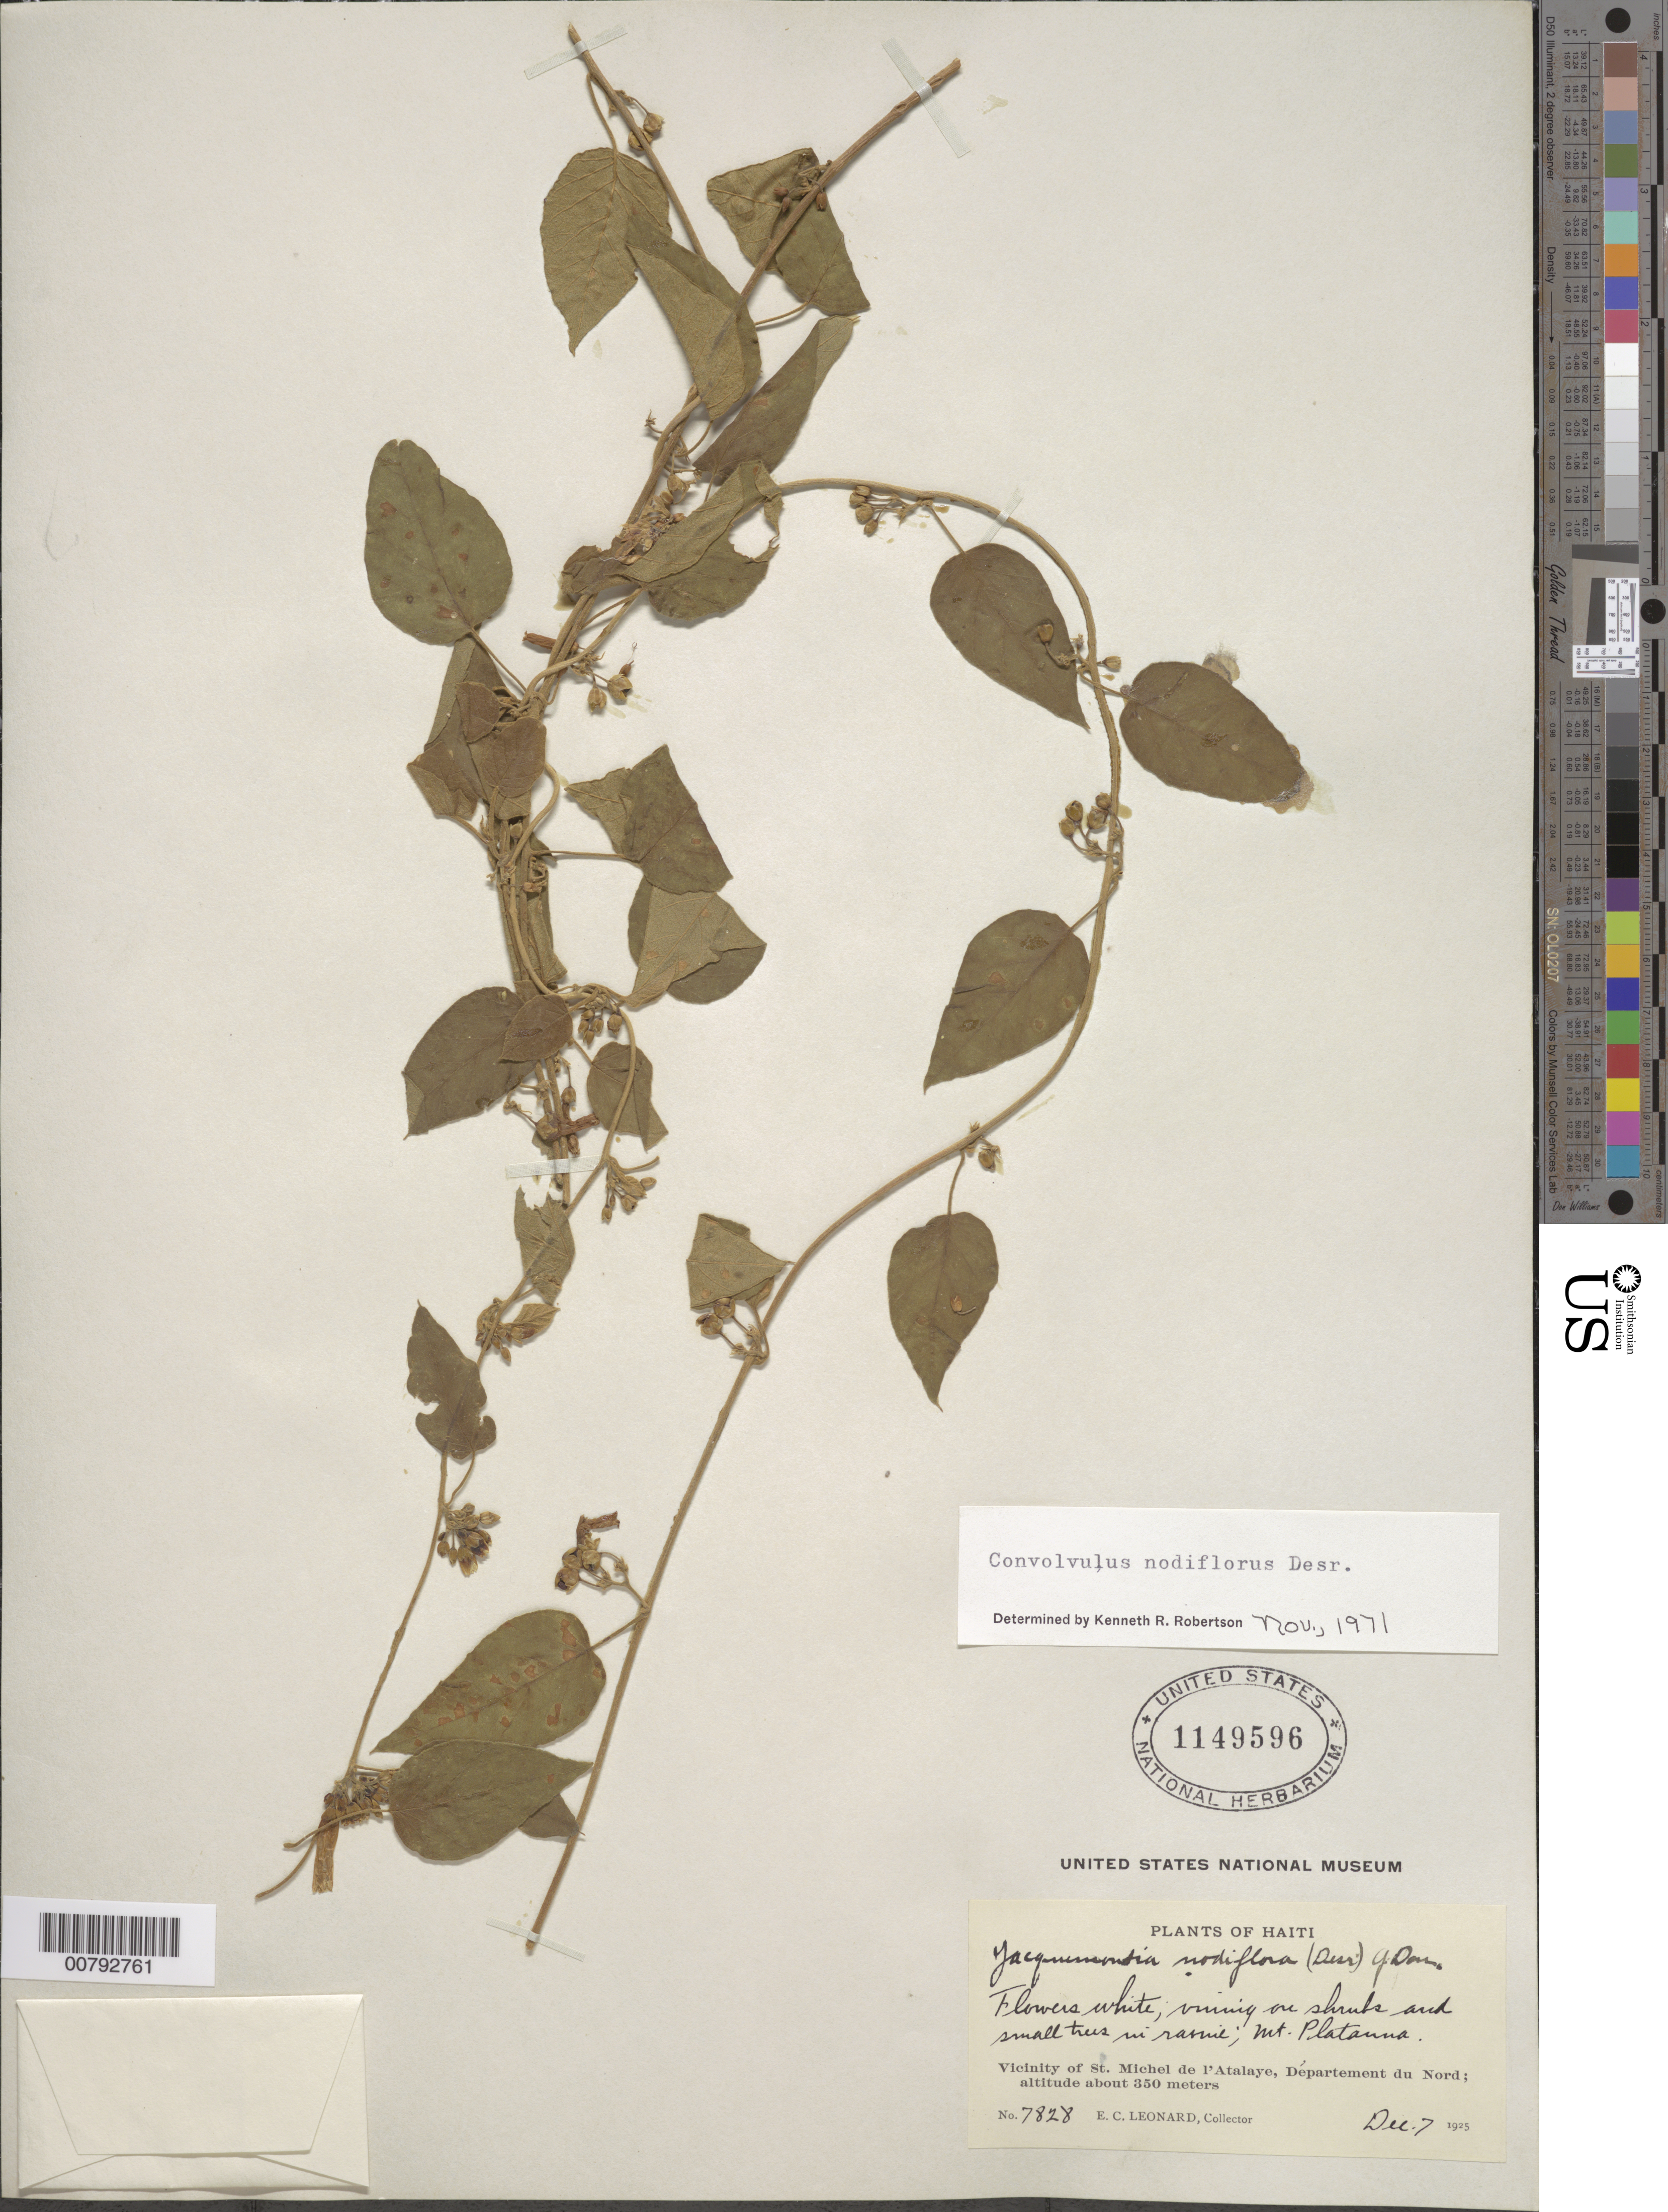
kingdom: Plantae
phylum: Tracheophyta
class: Magnoliopsida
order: Solanales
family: Convolvulaceae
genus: Convolvulus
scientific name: Convolvulus nodiflorus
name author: Desr.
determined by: Robertson, K. R.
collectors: E. C. Leonard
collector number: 7828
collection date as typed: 07 Dec 1925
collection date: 1925-12-07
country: Haiti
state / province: Nord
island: Hispaniola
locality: Vicinity of St. Michel de l'Atalaye, Mt. Platanno.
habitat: In ravine.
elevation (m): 350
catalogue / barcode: US 1149596